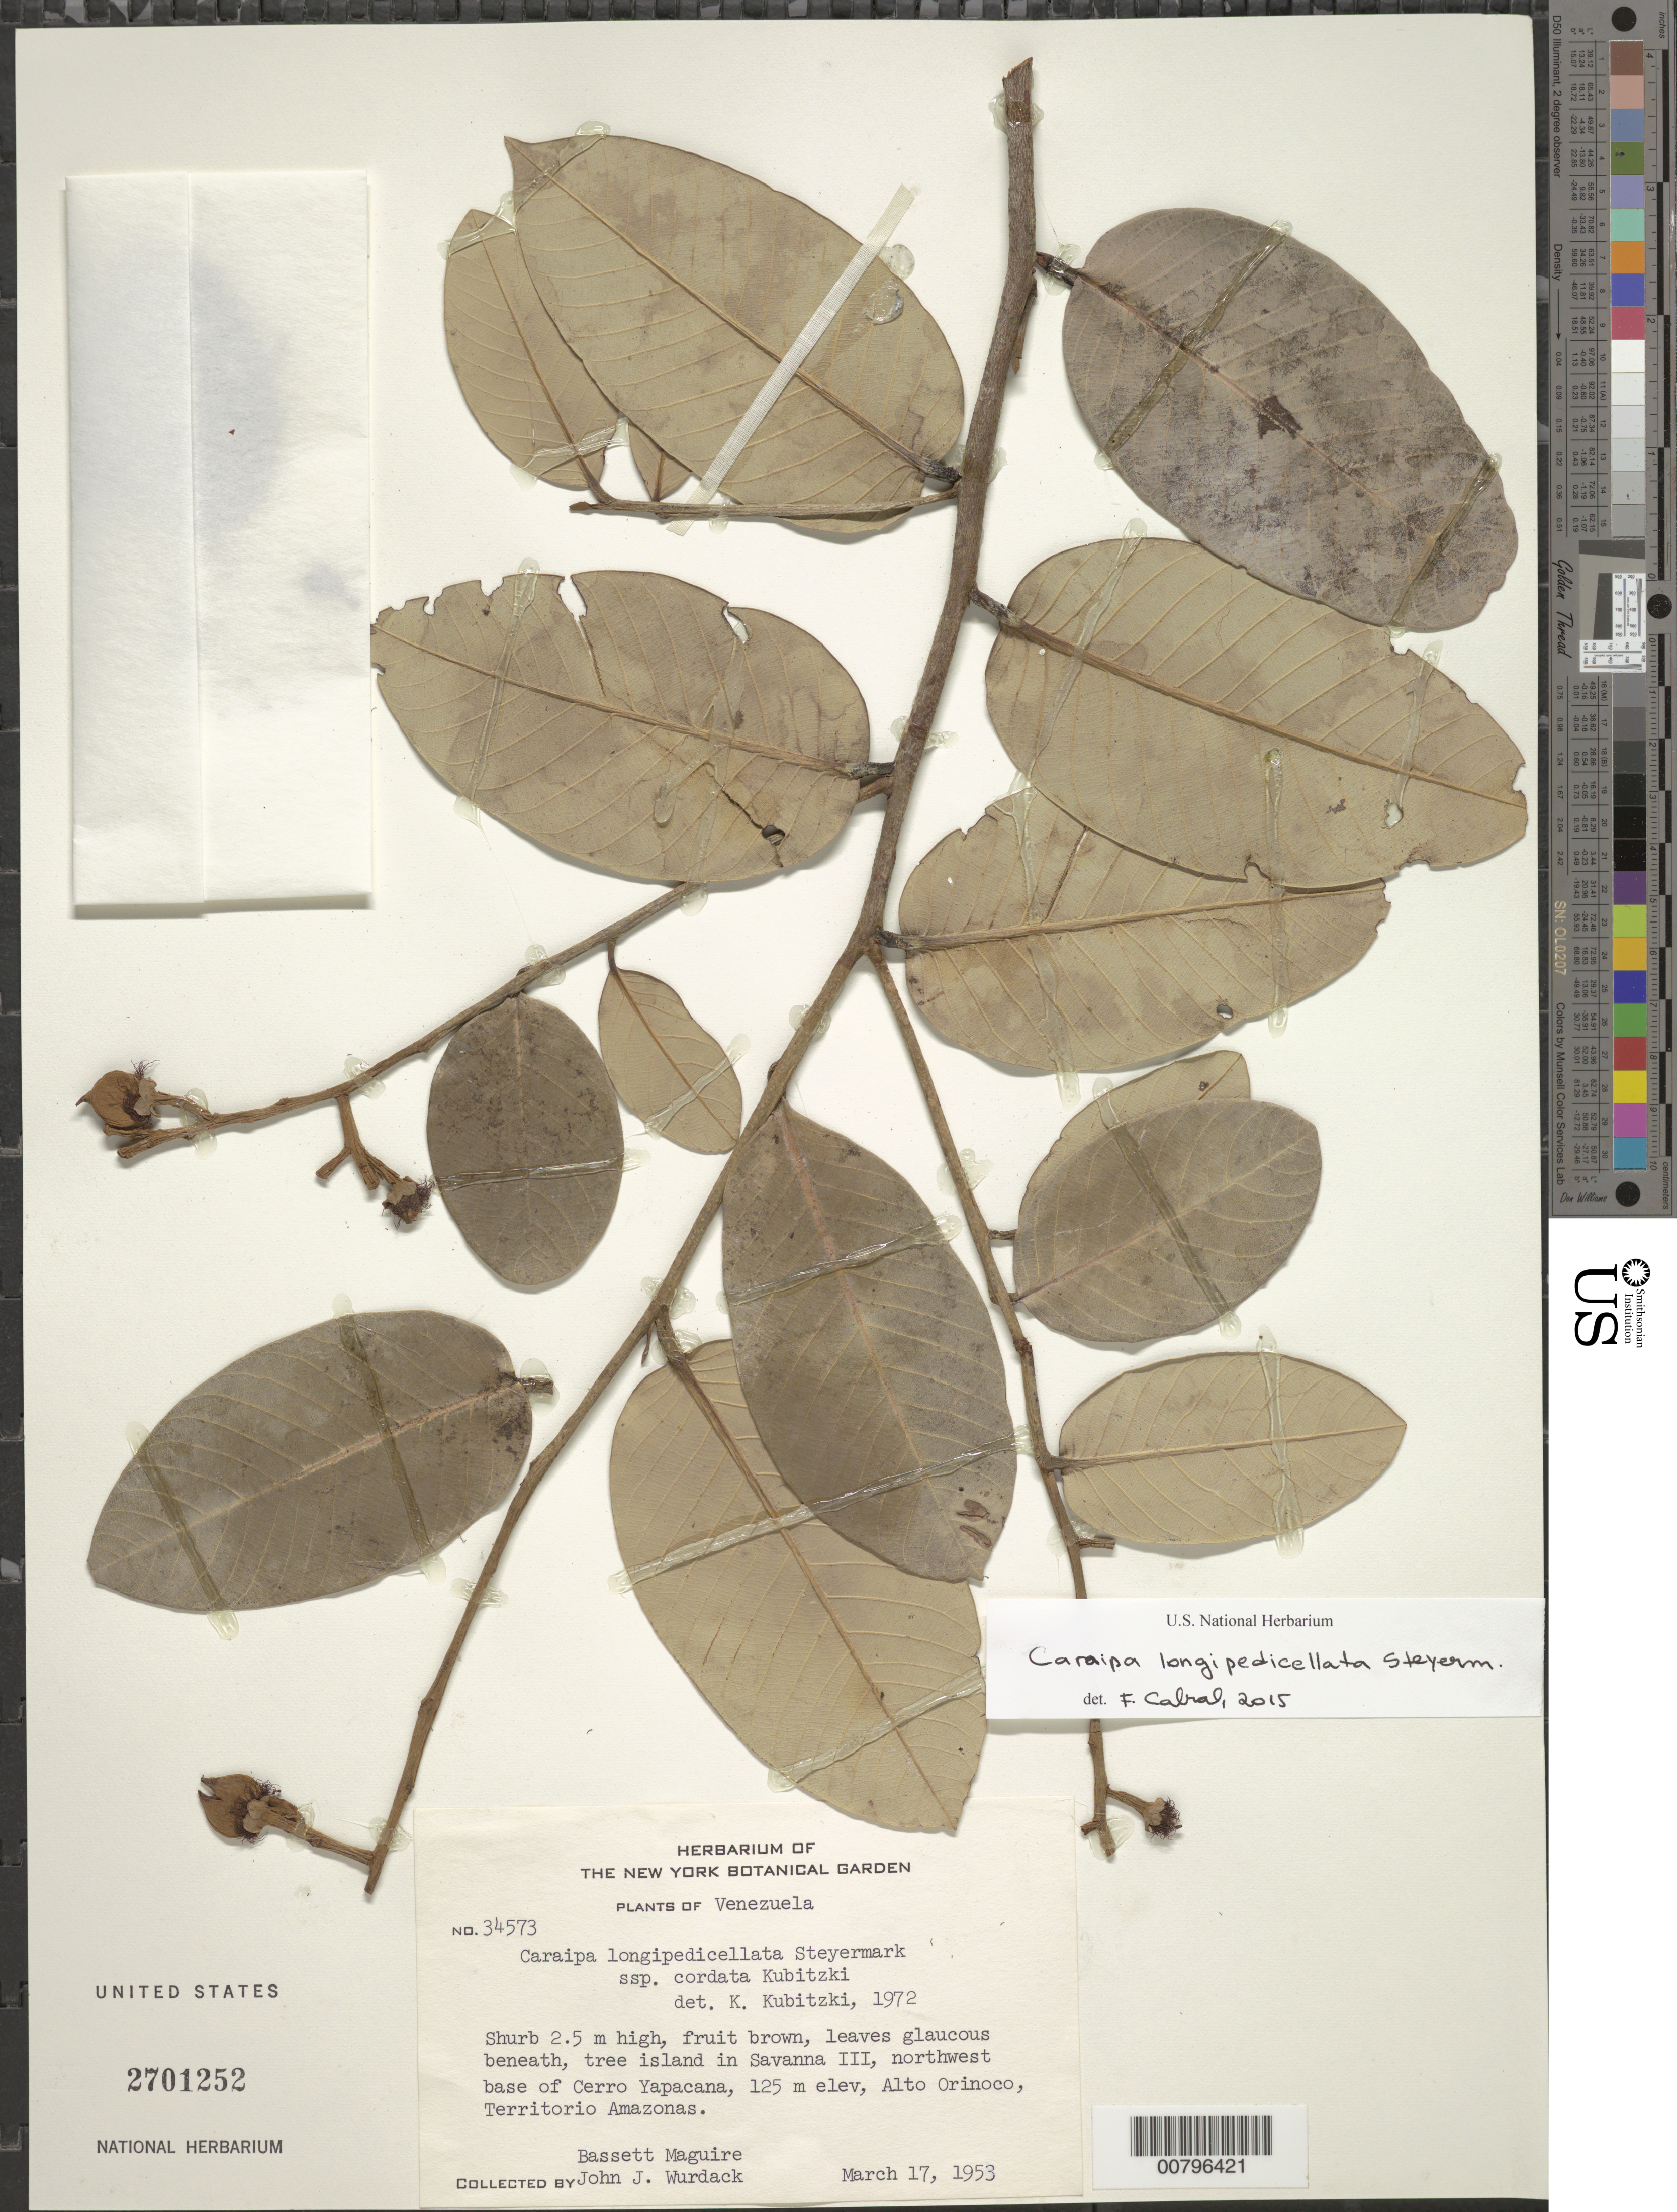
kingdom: Plantae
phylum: Tracheophyta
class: Magnoliopsida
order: Malpighiales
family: Calophyllaceae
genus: Caraipa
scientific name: Caraipa longipedicellata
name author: Steyerm.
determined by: Cabral, F. N.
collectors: B. Maguire & J. J. Wurdack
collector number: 34573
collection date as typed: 17-Mar-53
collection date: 1953-03-17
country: Venezuela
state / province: Amazonas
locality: Alto Río Orinoco, Cerro Yapacána, Caño Yapacána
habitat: Tree island in Savanna III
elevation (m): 125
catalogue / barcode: US 2701252